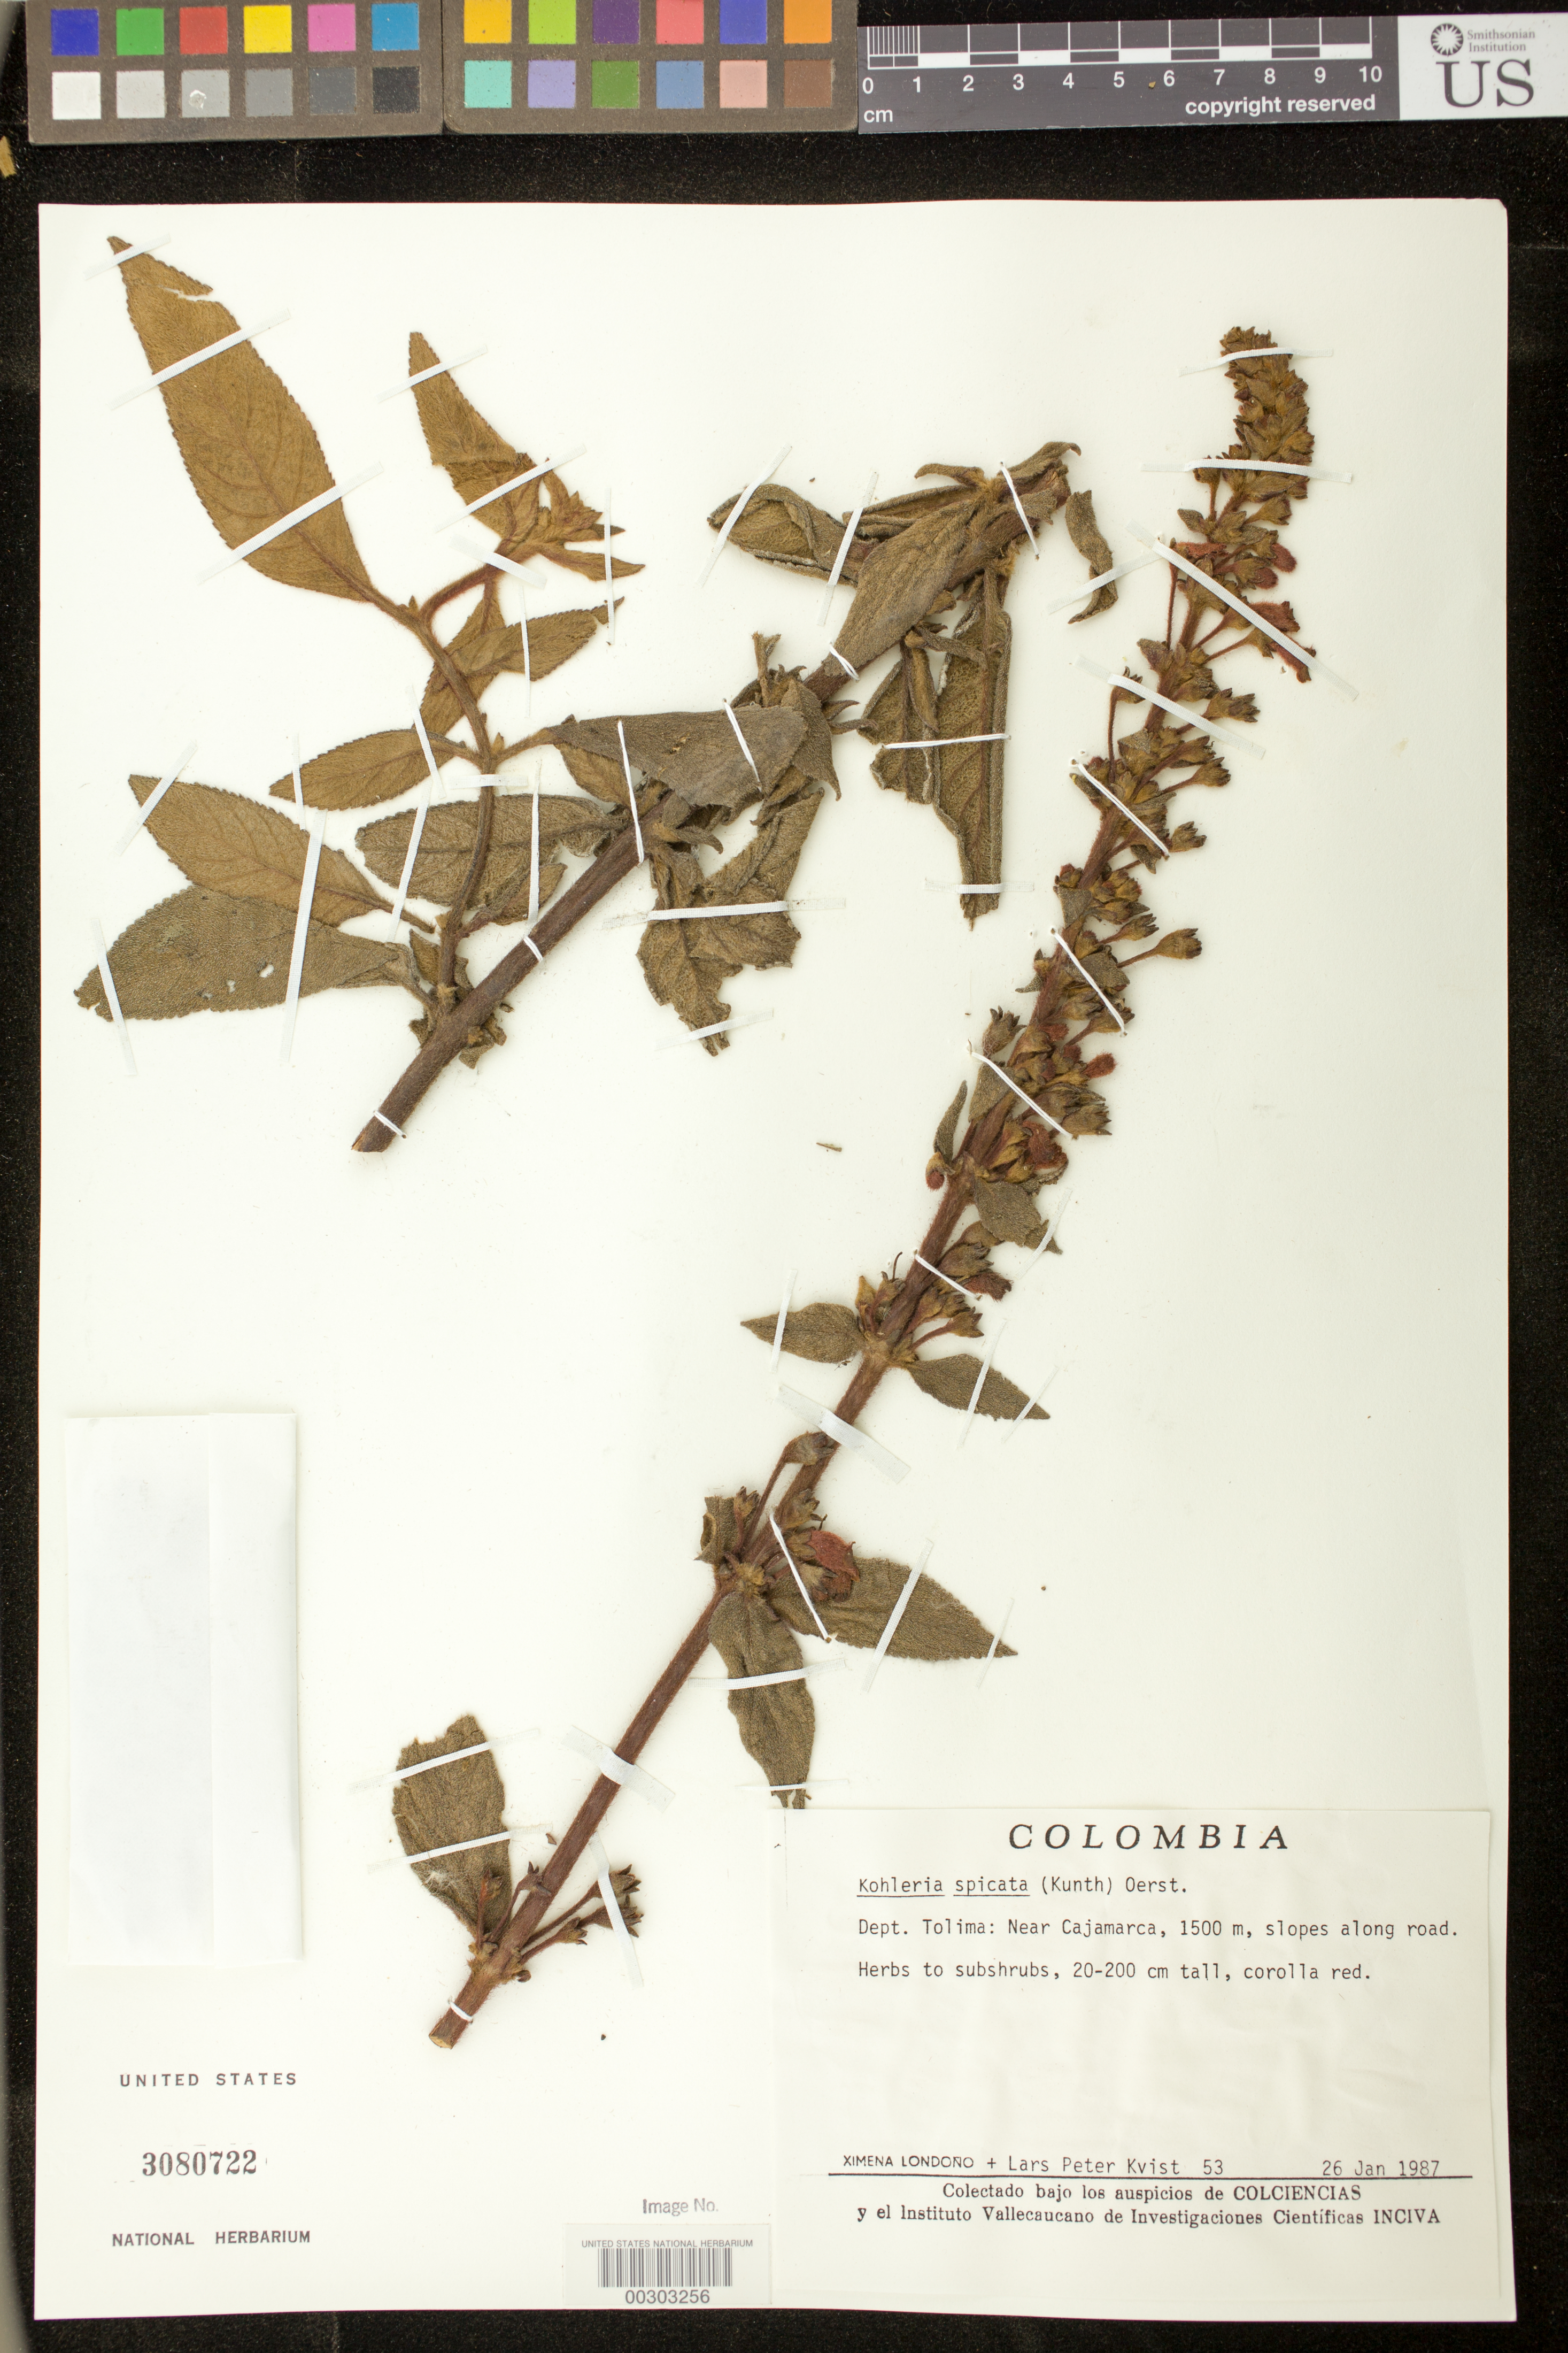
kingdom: Plantae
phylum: Tracheophyta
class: Magnoliopsida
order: Lamiales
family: Gesneriaceae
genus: Kohleria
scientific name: Kohleria spicata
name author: (Kunth) Oerst.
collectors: X. Londoño & L. P. Kvist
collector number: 53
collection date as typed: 26 Jan 1987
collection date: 1987-01-26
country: Colombia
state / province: Tolima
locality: Near Cajamarca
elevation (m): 1500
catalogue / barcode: US 3080722